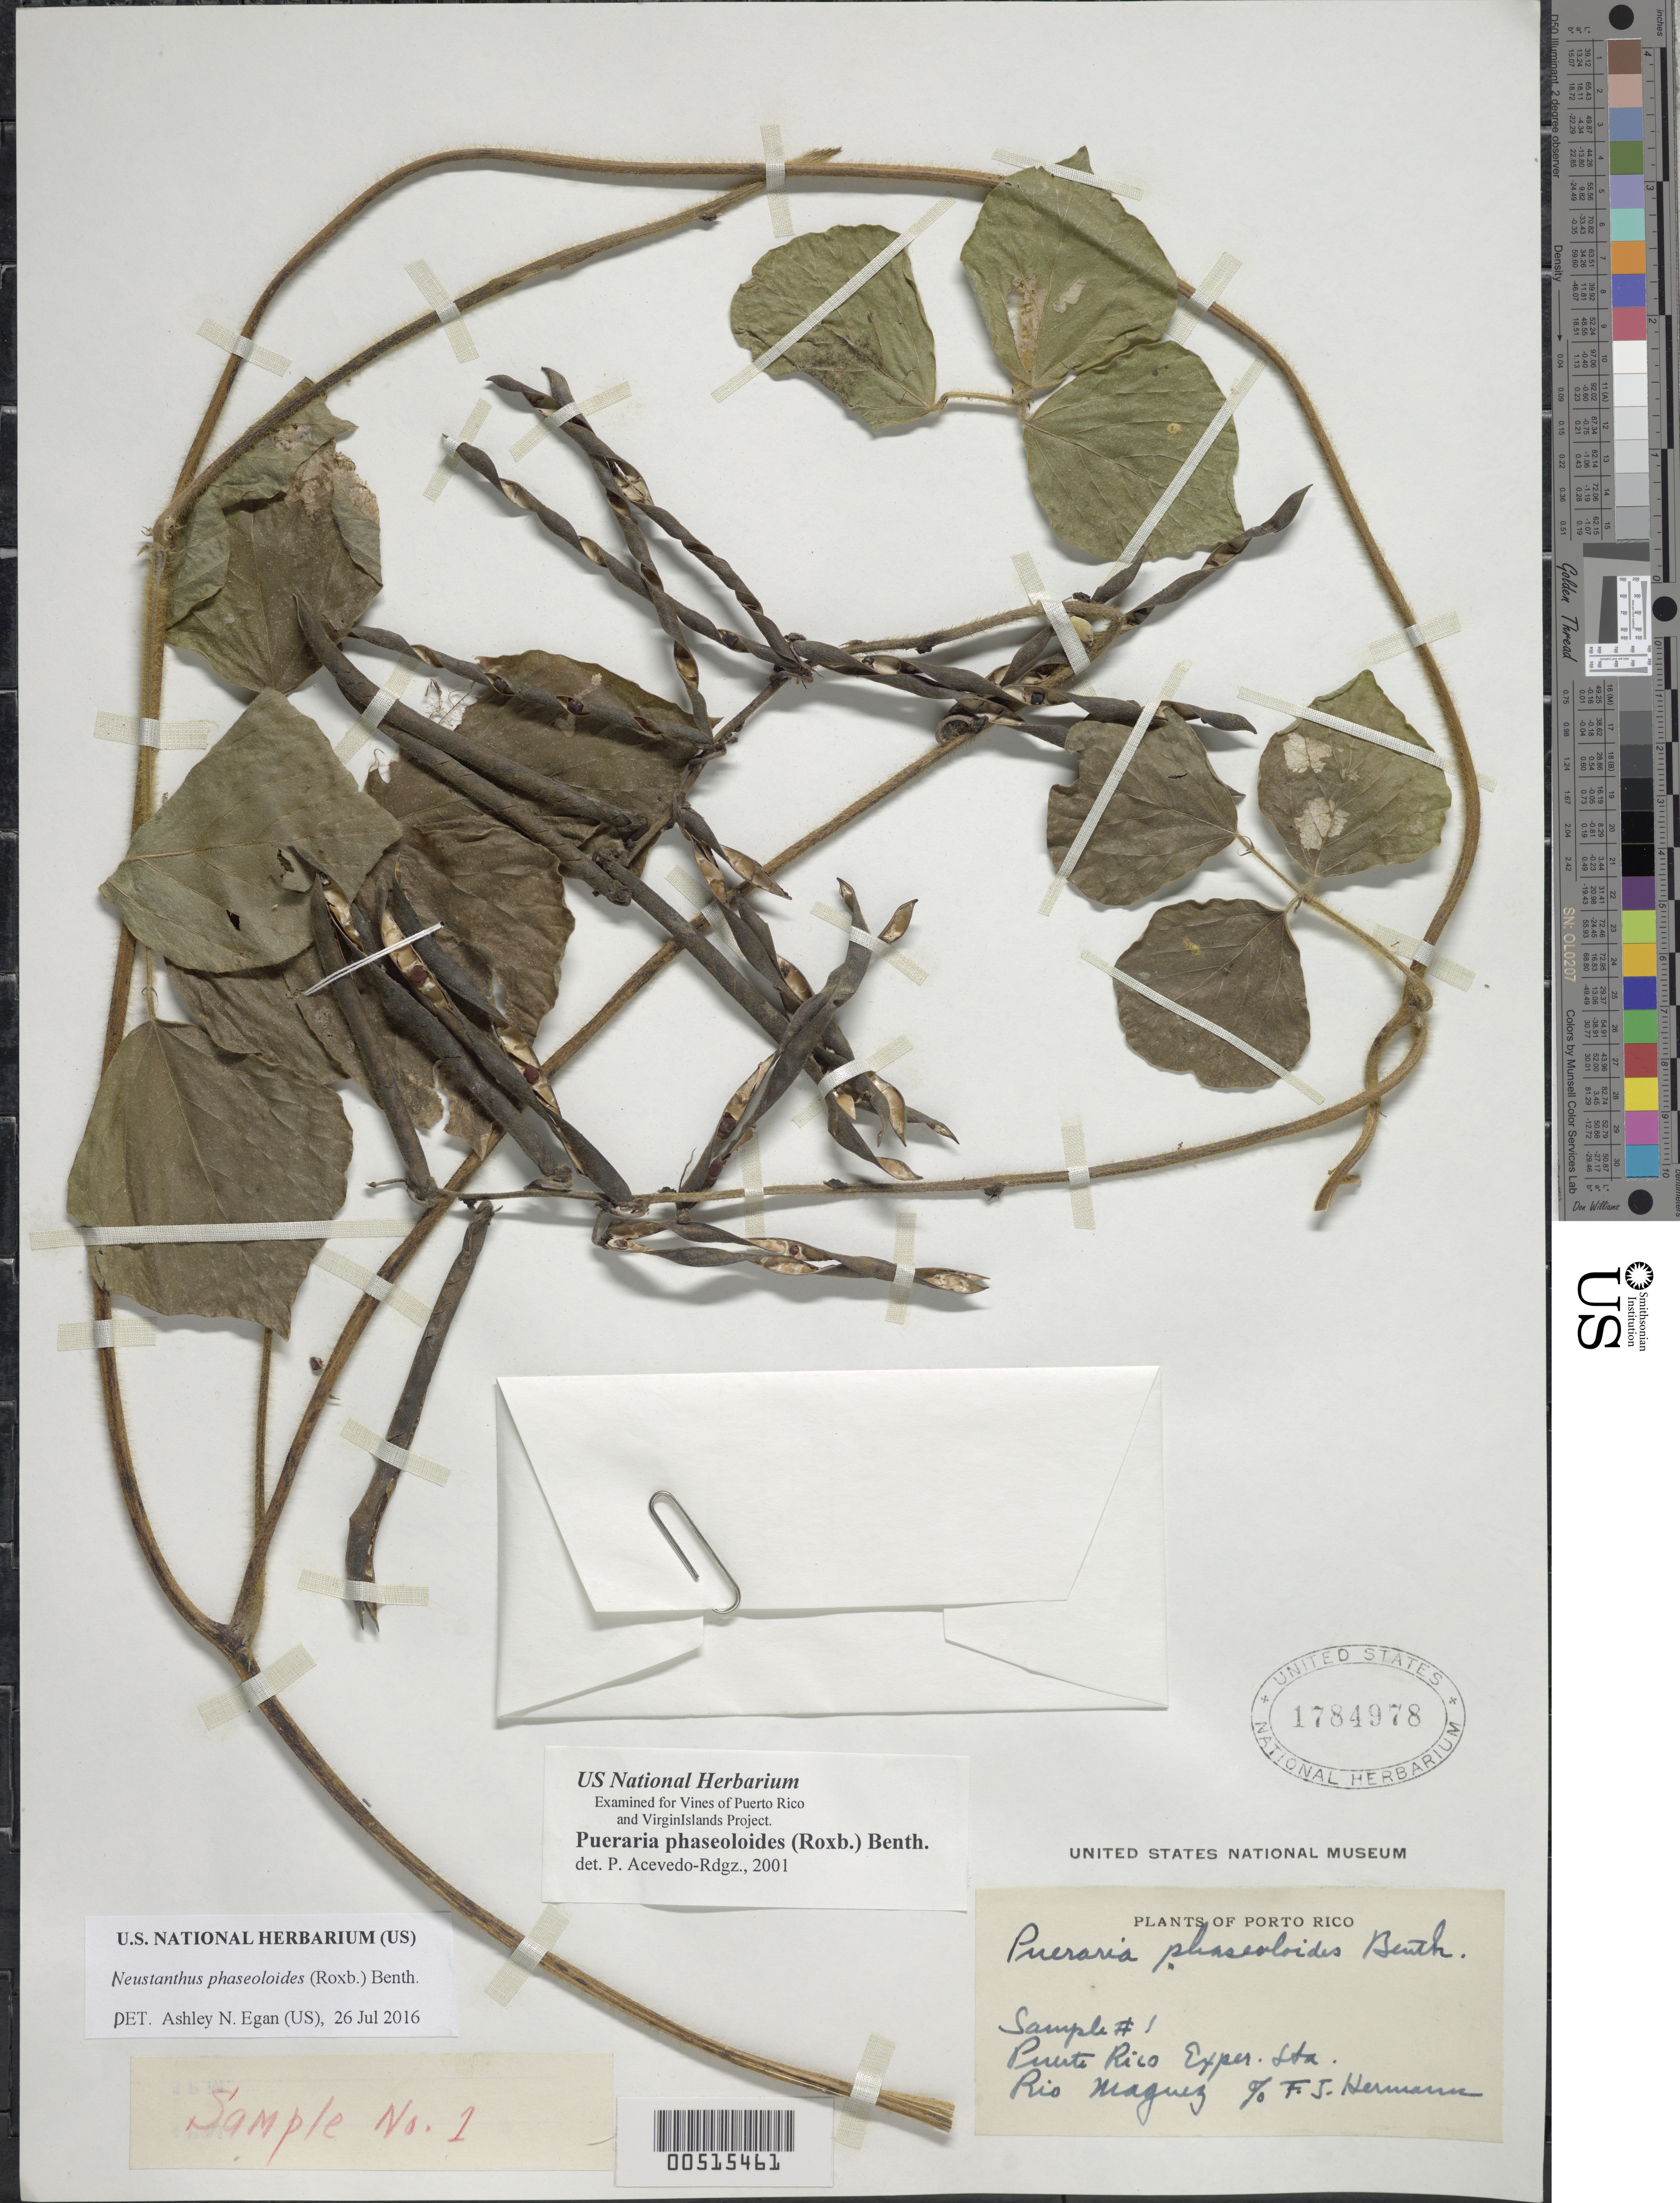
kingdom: Plantae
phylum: Tracheophyta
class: Magnoliopsida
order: Fabales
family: Fabaceae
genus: Neustanthus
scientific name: Neustanthus phaseoloides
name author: (Roxb.) Benth.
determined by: Egan, Ashley N., (US), Smithsonian Institution - National Museum of Natural History (UNITED STATES)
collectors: F. A. Hermann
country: Puerto Rico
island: Greater Antilles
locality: Rio Maguez. Exper. sta. sample #1.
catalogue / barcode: US 1784978